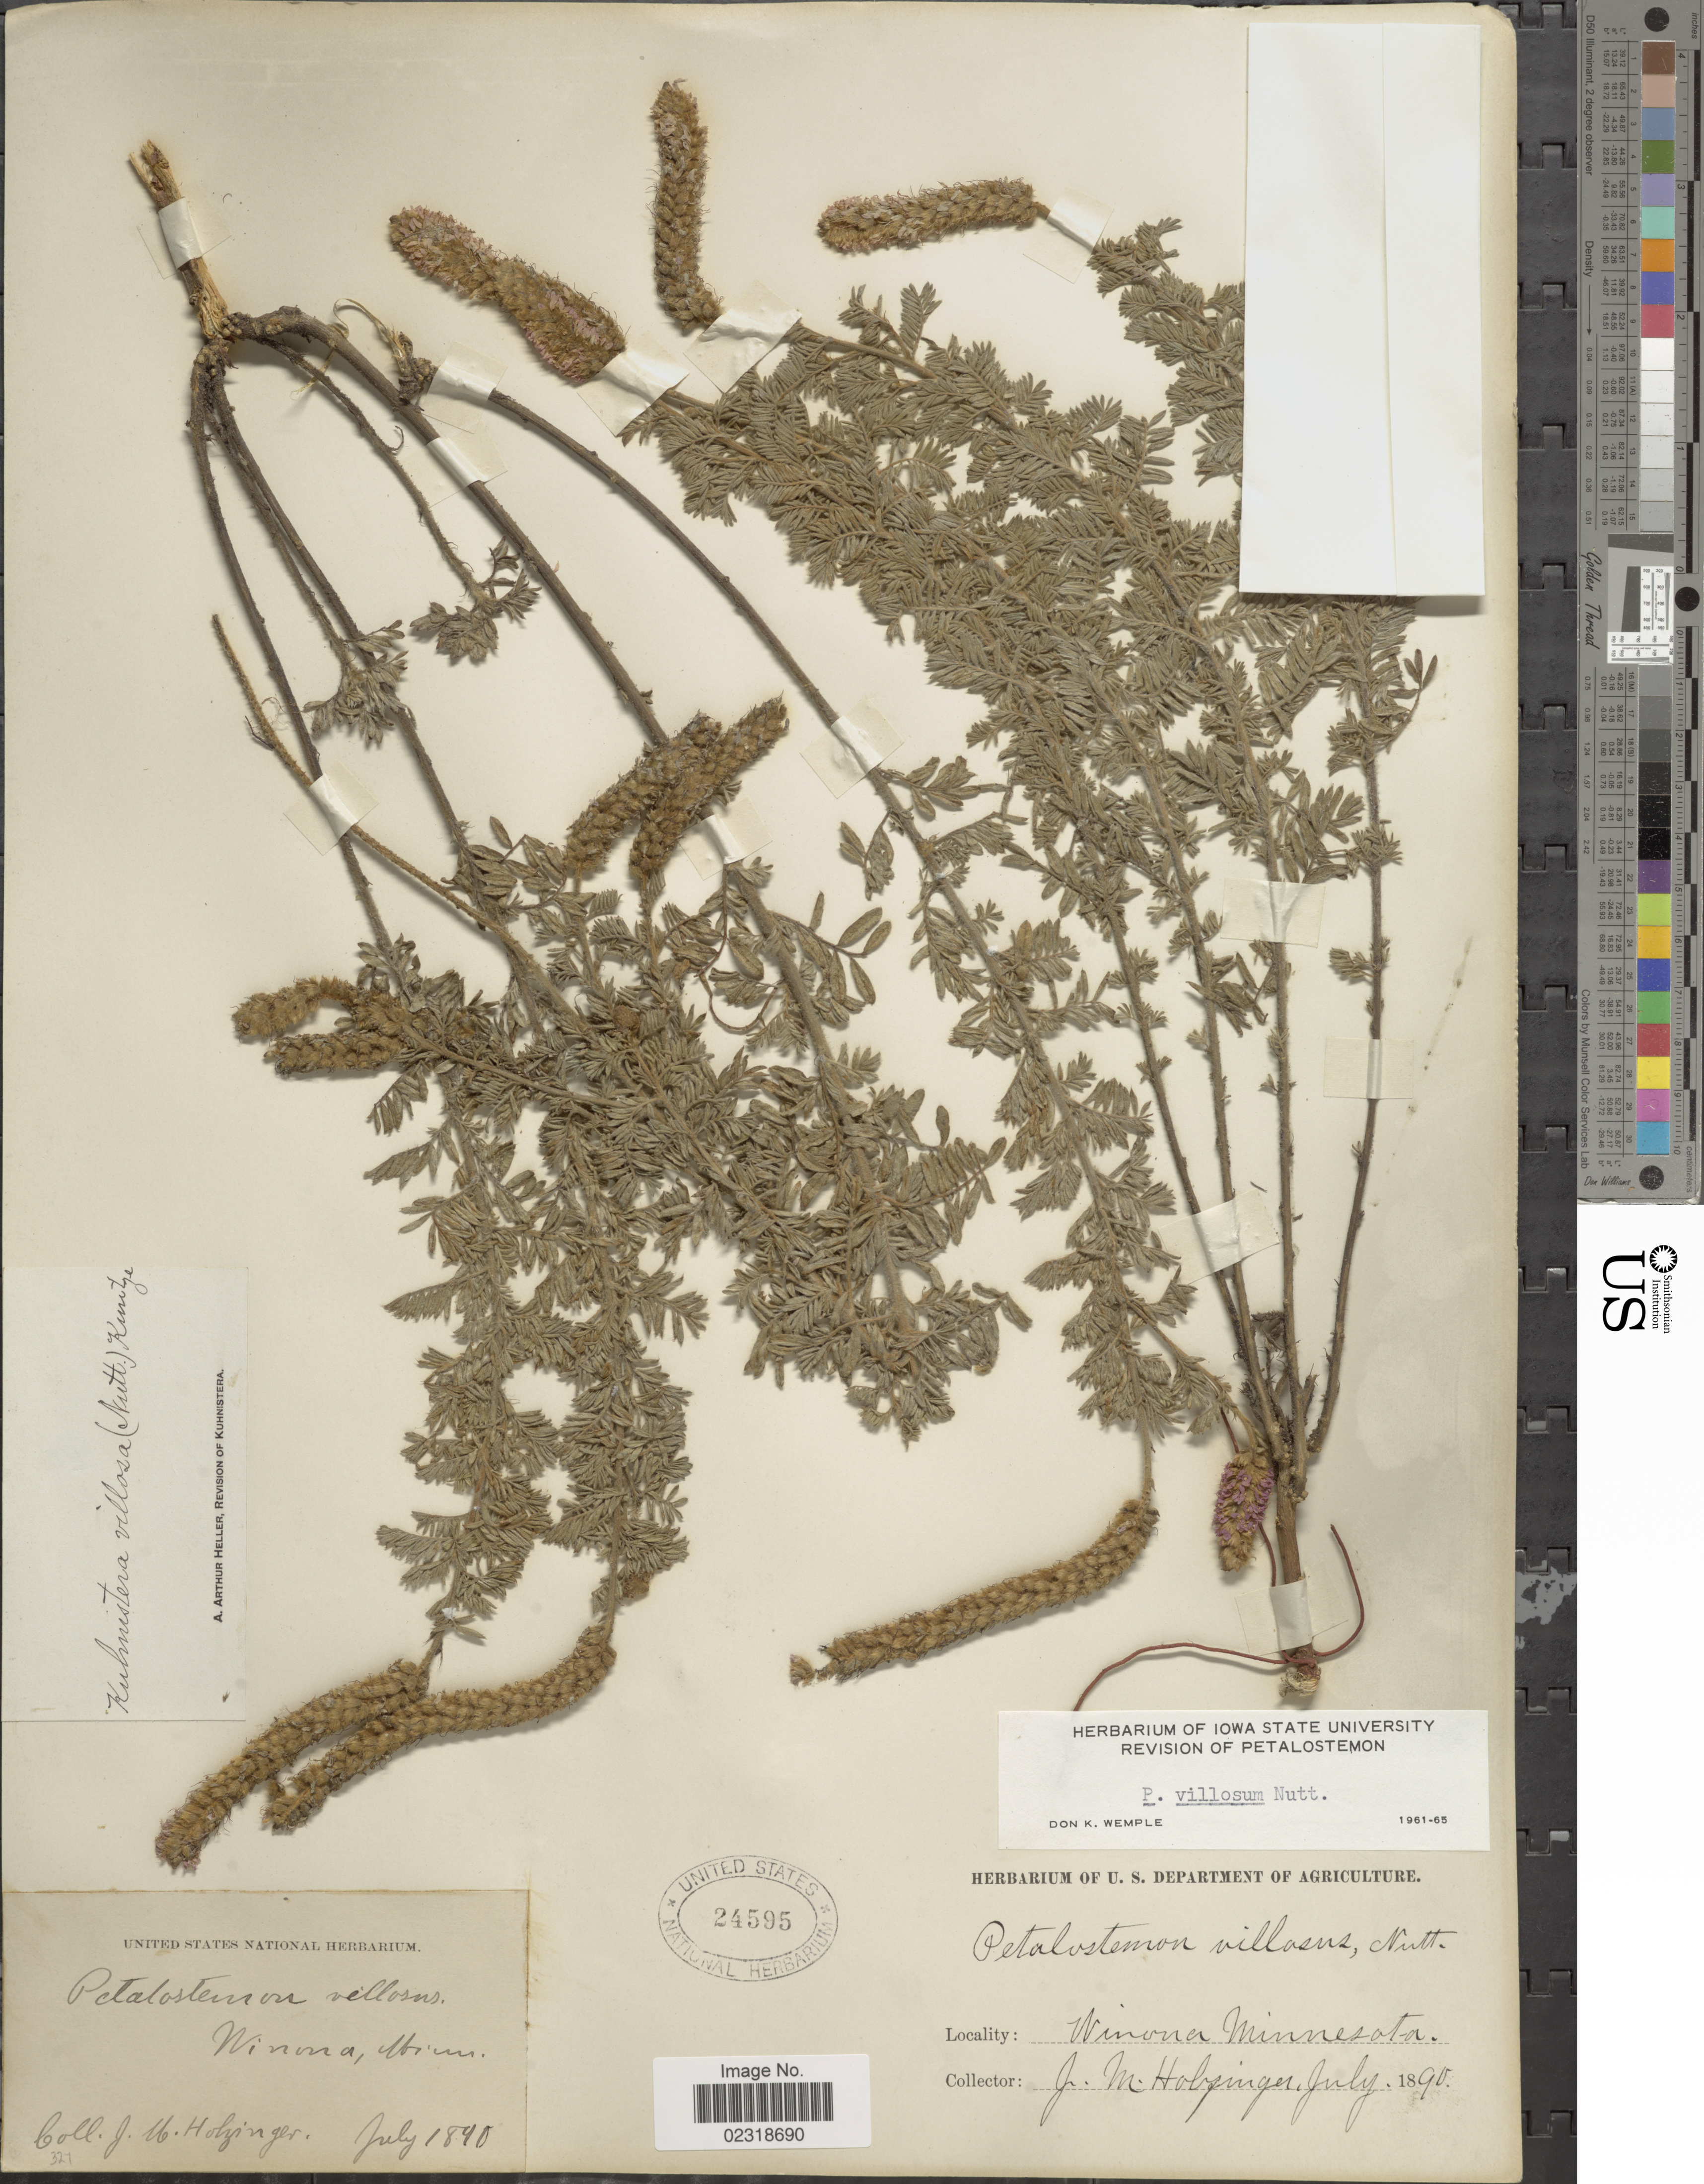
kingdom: Plantae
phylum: Tracheophyta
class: Magnoliopsida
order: Fabales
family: Fabaceae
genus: Dalea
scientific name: Dalea villosa var. villosa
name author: (Nutt.) Spreng.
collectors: J. Halzinger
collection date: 1890-07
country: United States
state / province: Minnesota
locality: Winona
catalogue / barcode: US 24595